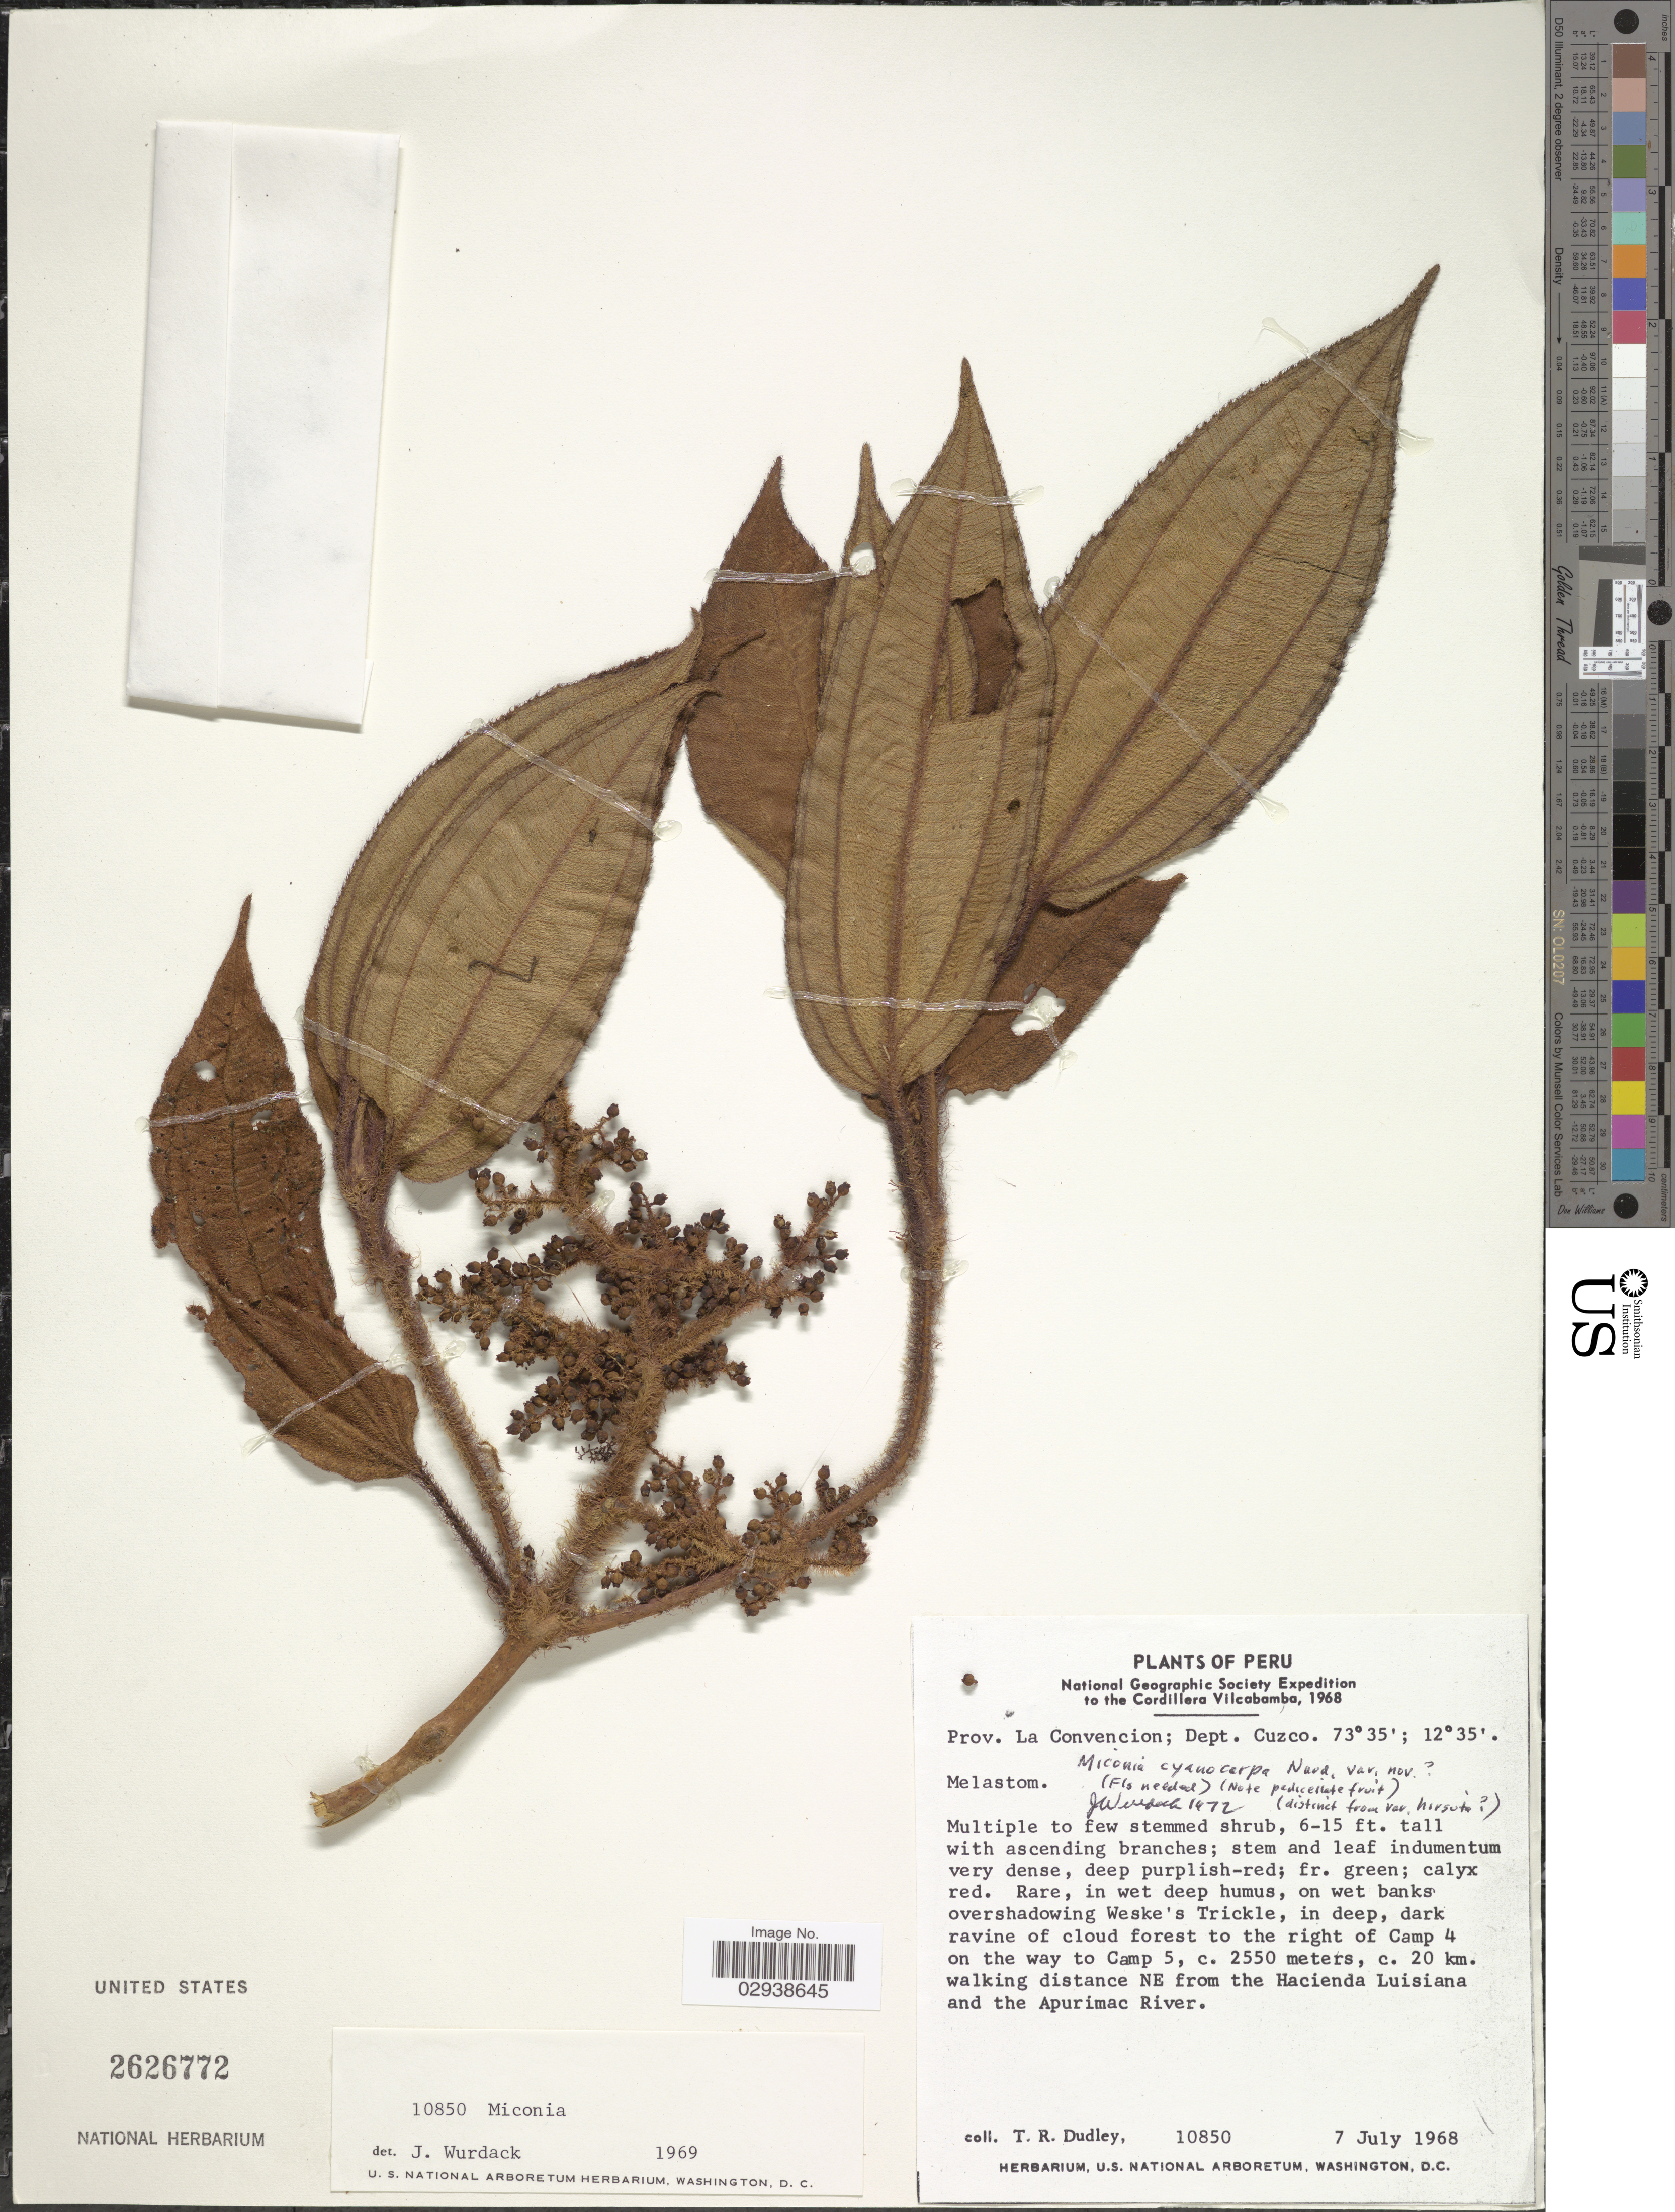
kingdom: Plantae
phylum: Tracheophyta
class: Magnoliopsida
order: Myrtales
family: Melastomataceae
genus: Miconia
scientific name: Miconia cyanocarpa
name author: Naudin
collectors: T. R. Dudley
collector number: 10850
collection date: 1968-07-07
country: Peru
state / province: Cusco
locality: Prov. La Convencion; Dept. Cuzco, dark ravine of cloud forest to the right of Camp 4 on the way to Camp 5, c. 20 km. walking distance NE from the Hacienda Luisiana and the Apurimac River.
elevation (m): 2550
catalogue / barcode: US 2626772